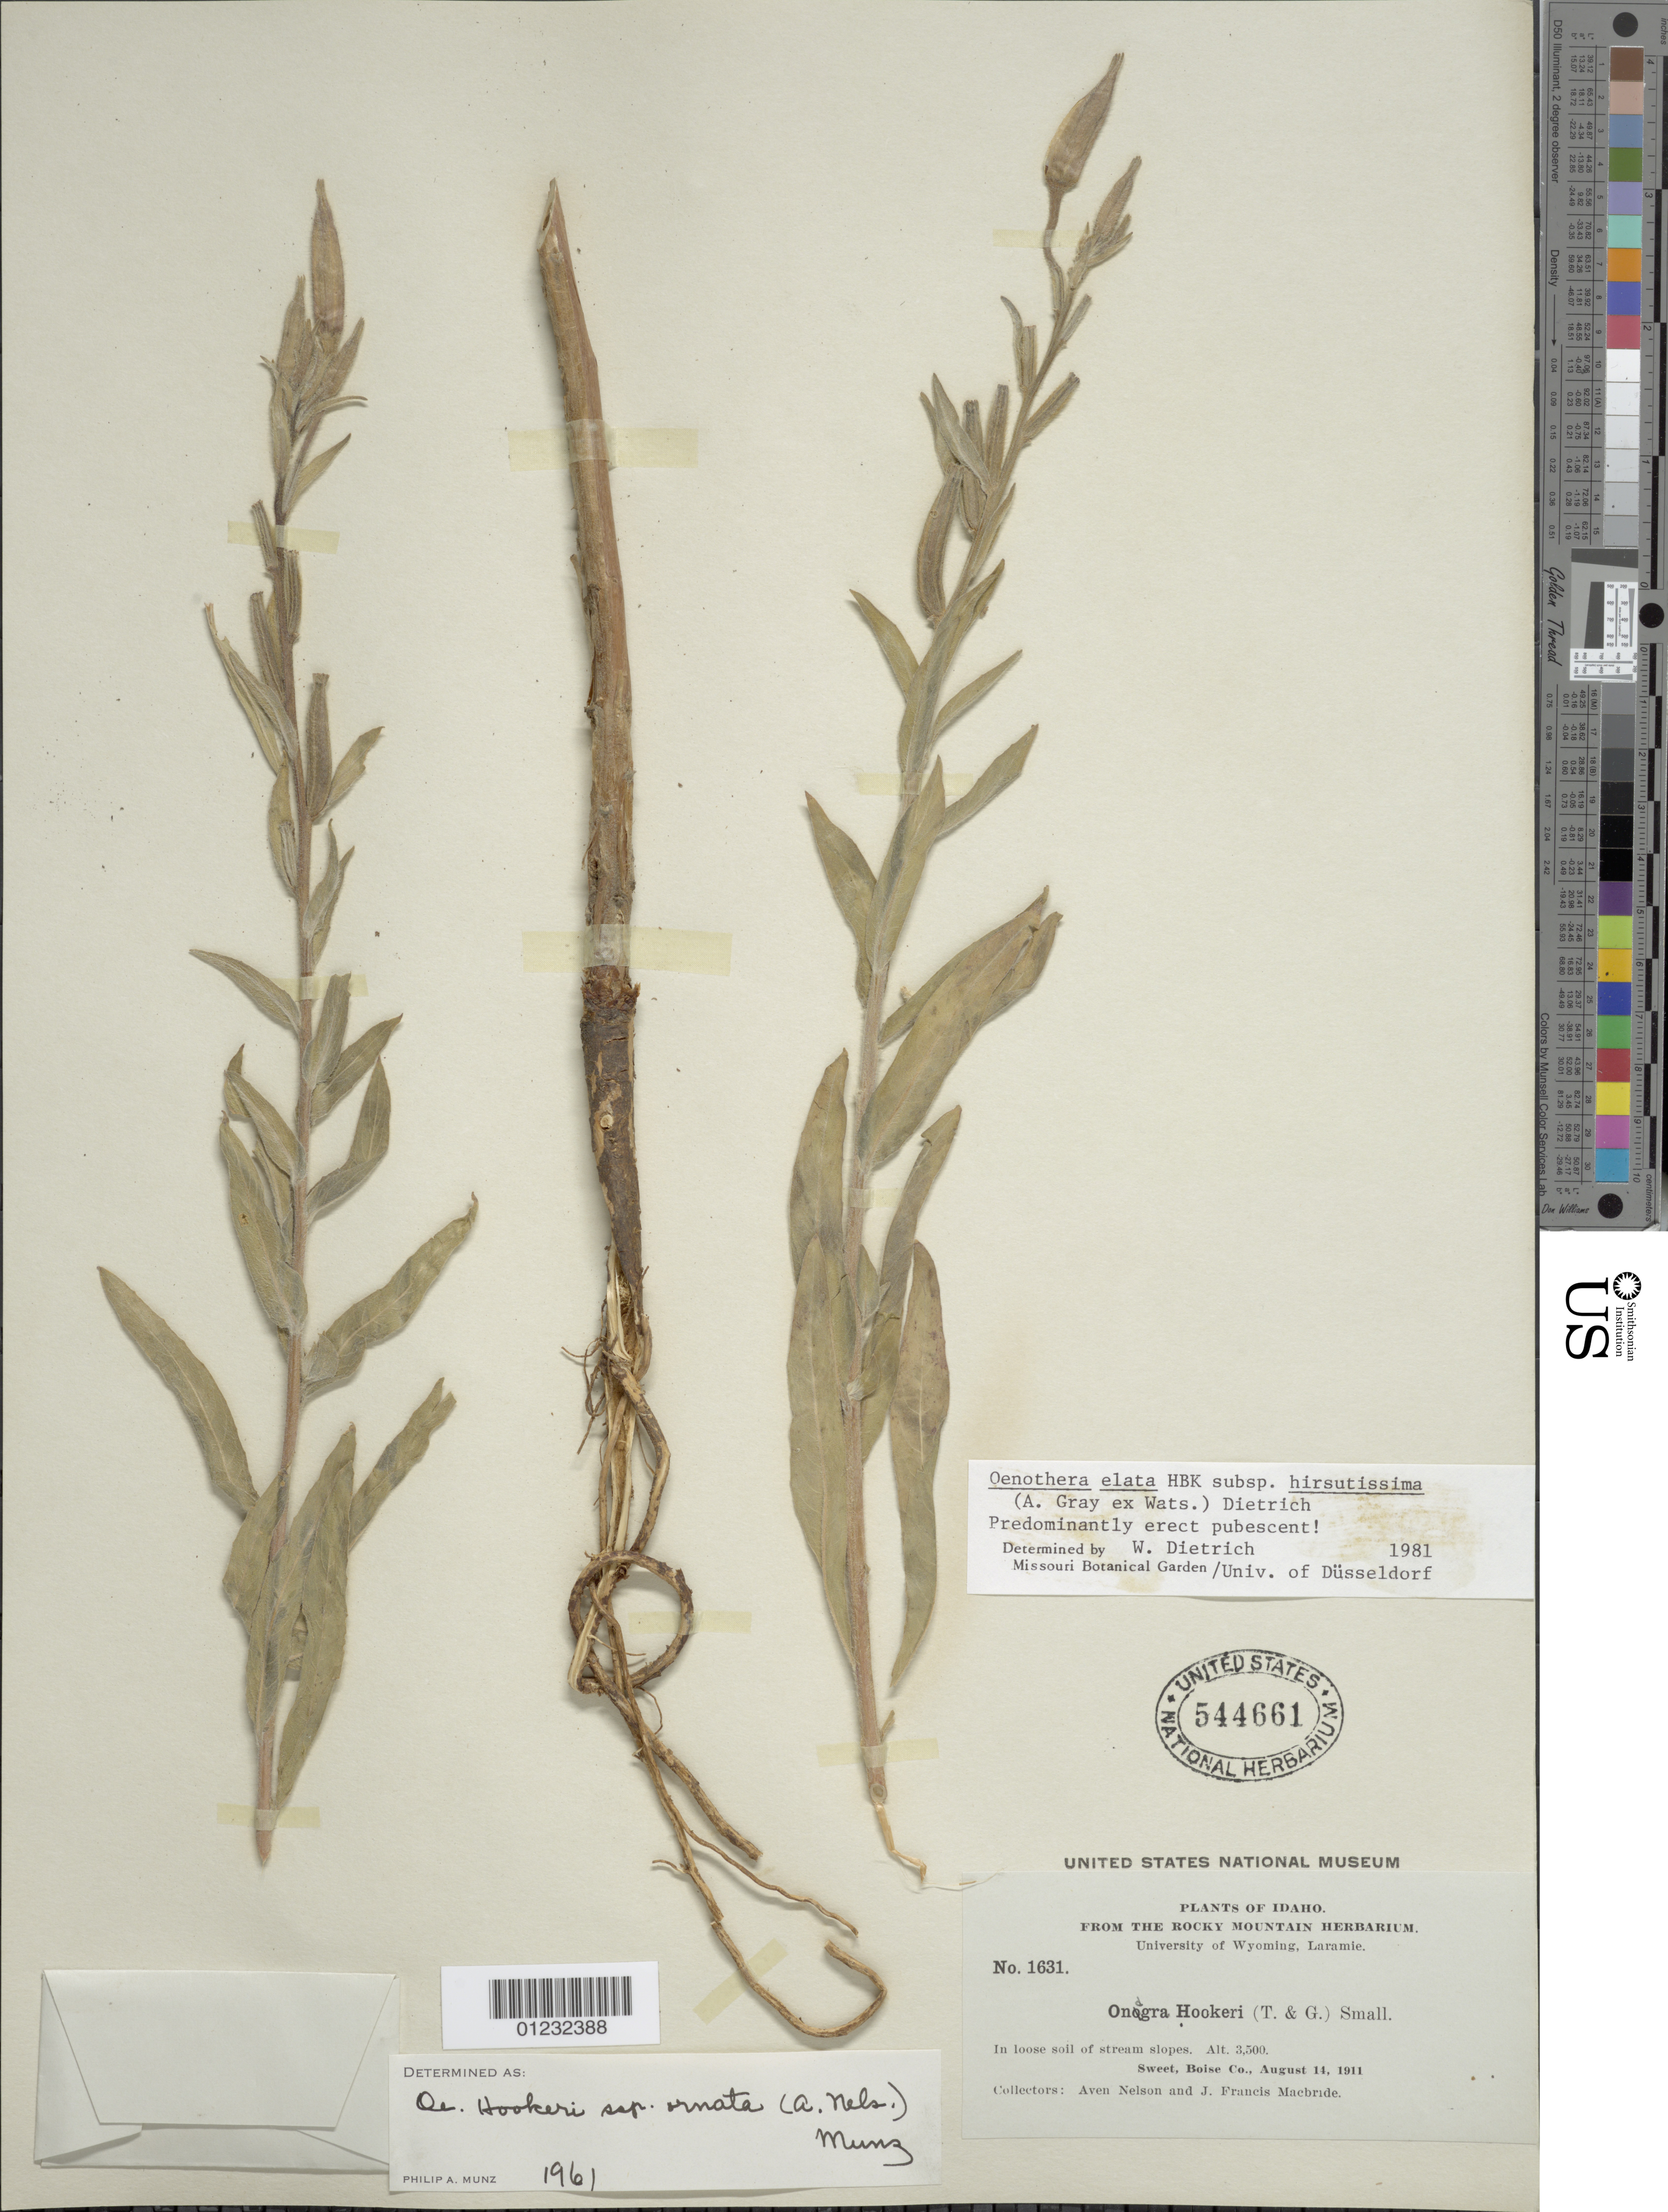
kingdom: Plantae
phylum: Tracheophyta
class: Magnoliopsida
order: Myrtales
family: Onagraceae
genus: Oenothera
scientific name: Oenothera elata subsp. hirsutissima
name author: (A. Gray ex S. Watson) W. Dietr.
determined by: Dietrich, W.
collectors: A. Nelson & J. F. Macbride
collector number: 1631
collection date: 1911-08-14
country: United States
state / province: Idaho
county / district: Boise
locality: Sweet.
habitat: In loose soil of stream slopes.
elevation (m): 1067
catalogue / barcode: US 544661